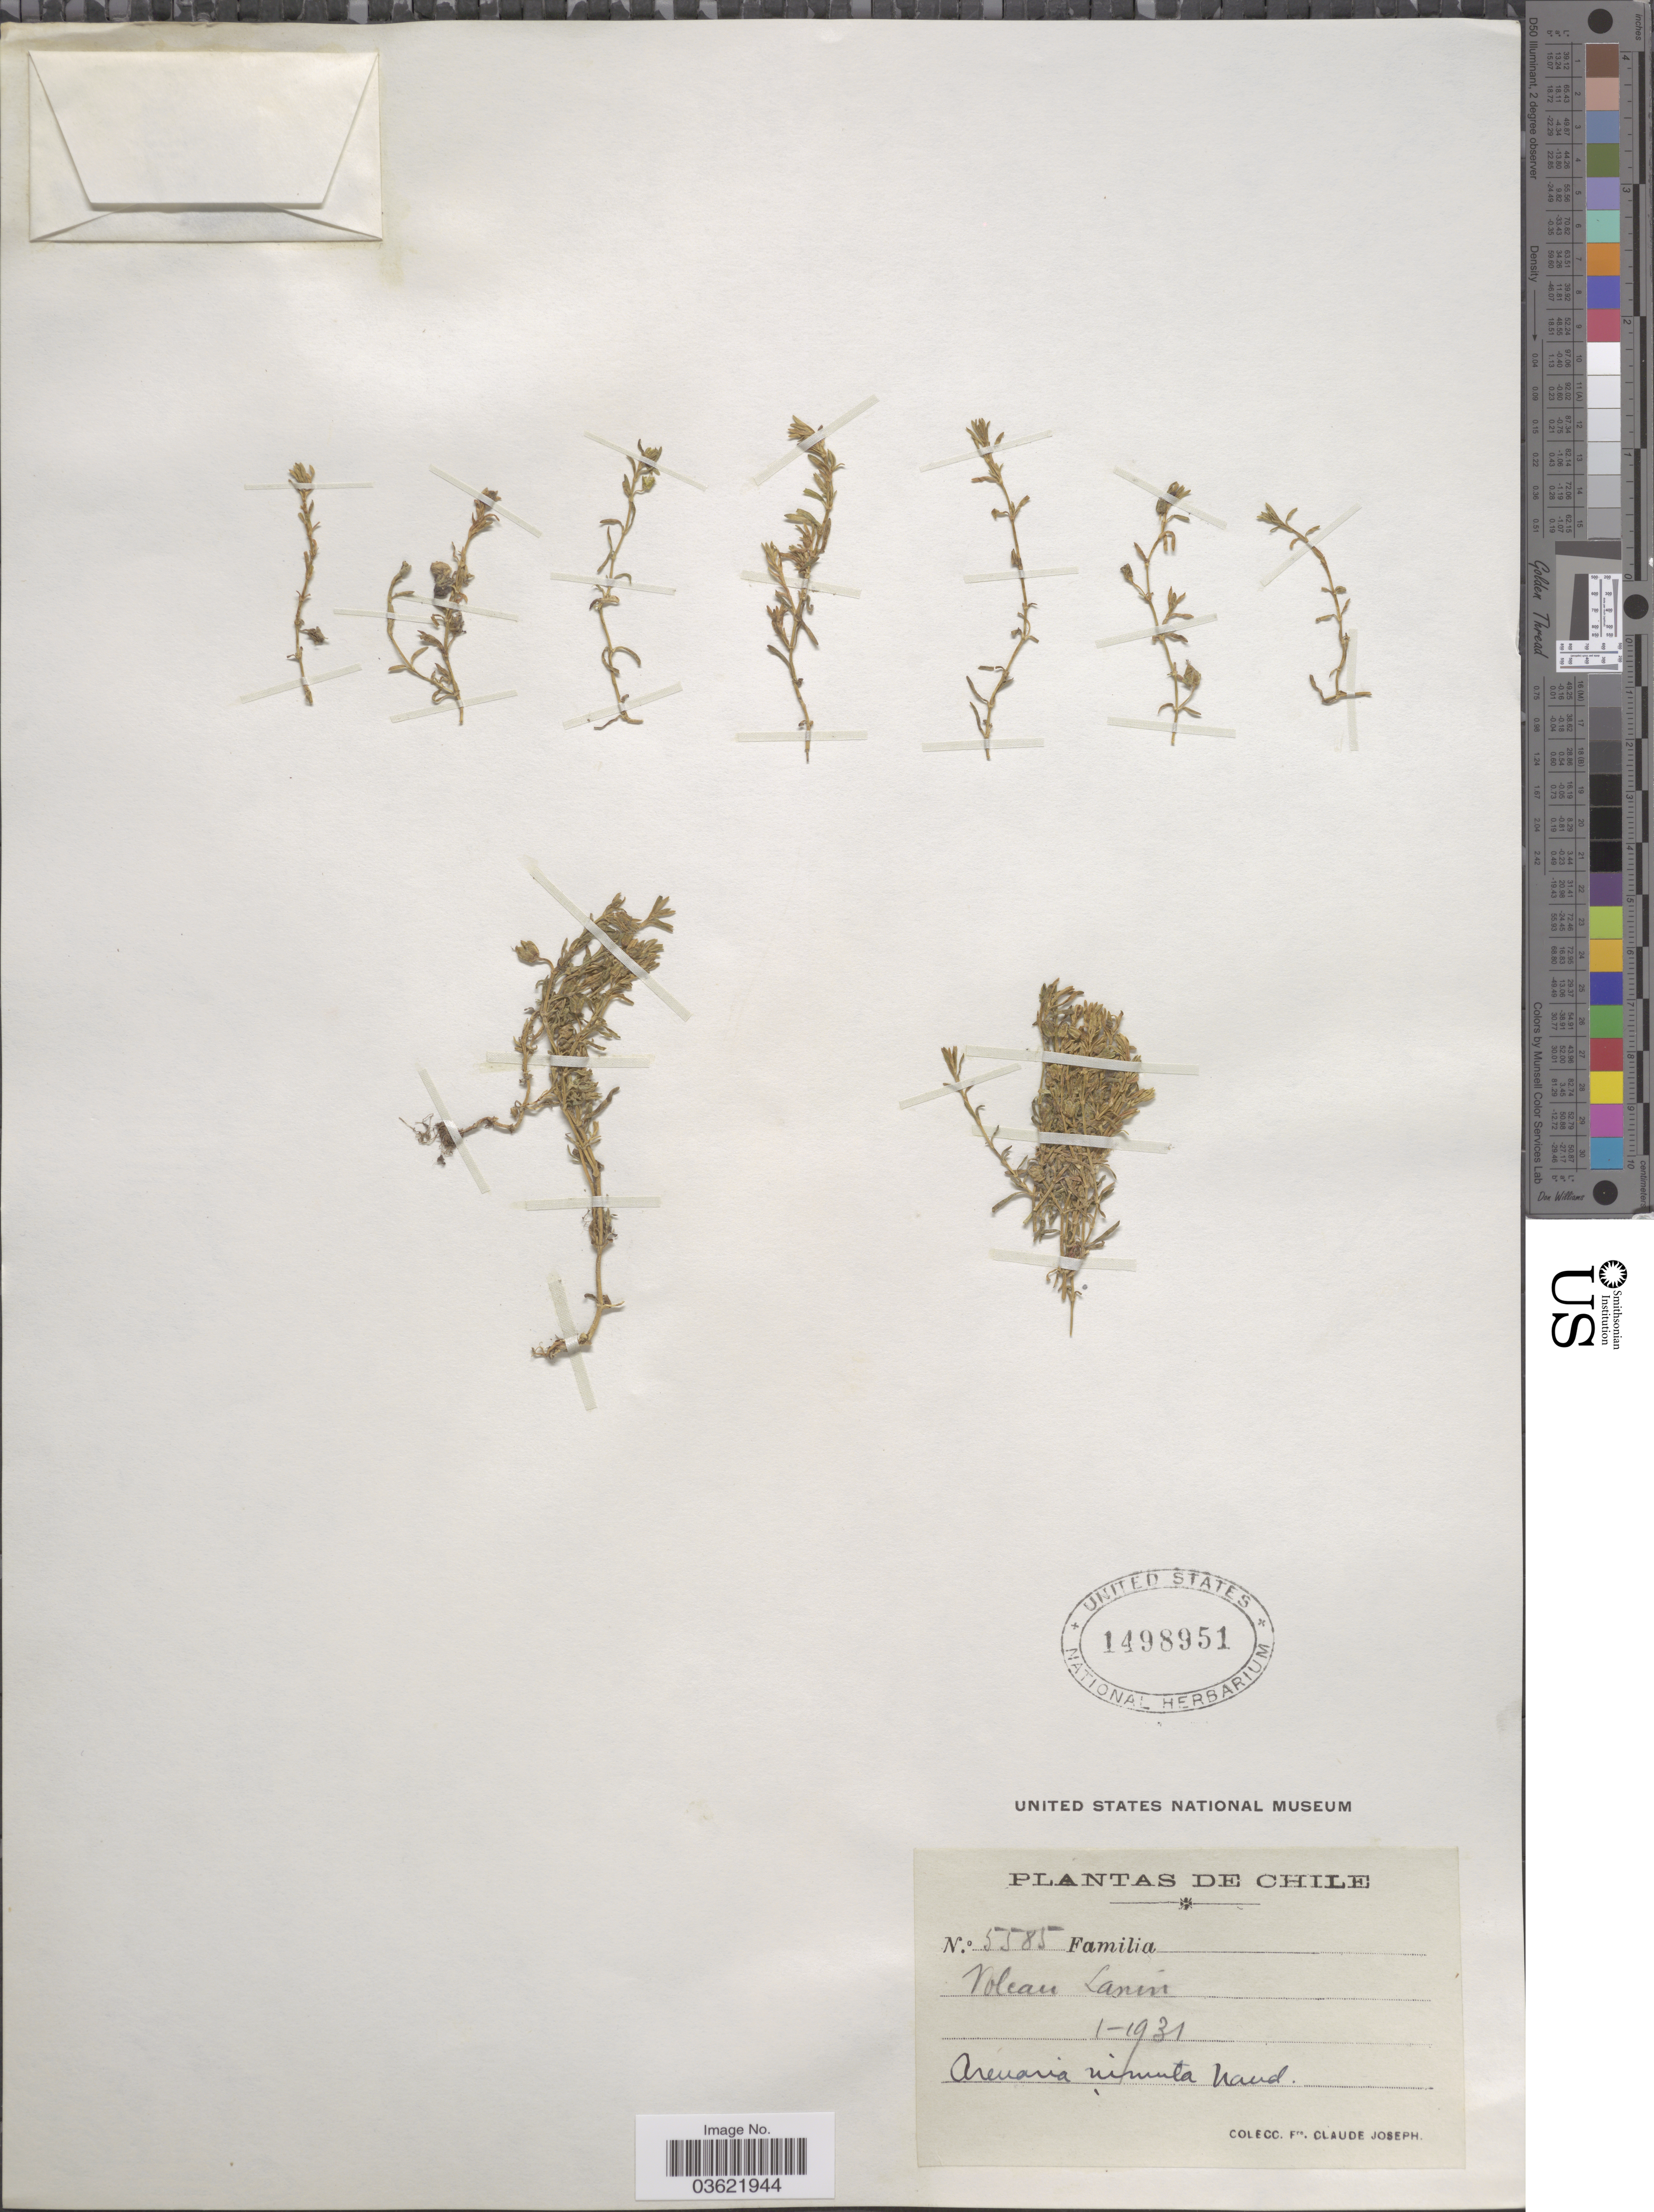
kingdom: Plantae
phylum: Tracheophyta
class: Magnoliopsida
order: Caryophyllales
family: Caryophyllaceae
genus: Arenaria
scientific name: Arenaria minuta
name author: Gay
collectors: Bro. Claude-Joseph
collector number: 5585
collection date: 1931-01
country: Chile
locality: Volcan Lanin.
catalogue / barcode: US 1498951